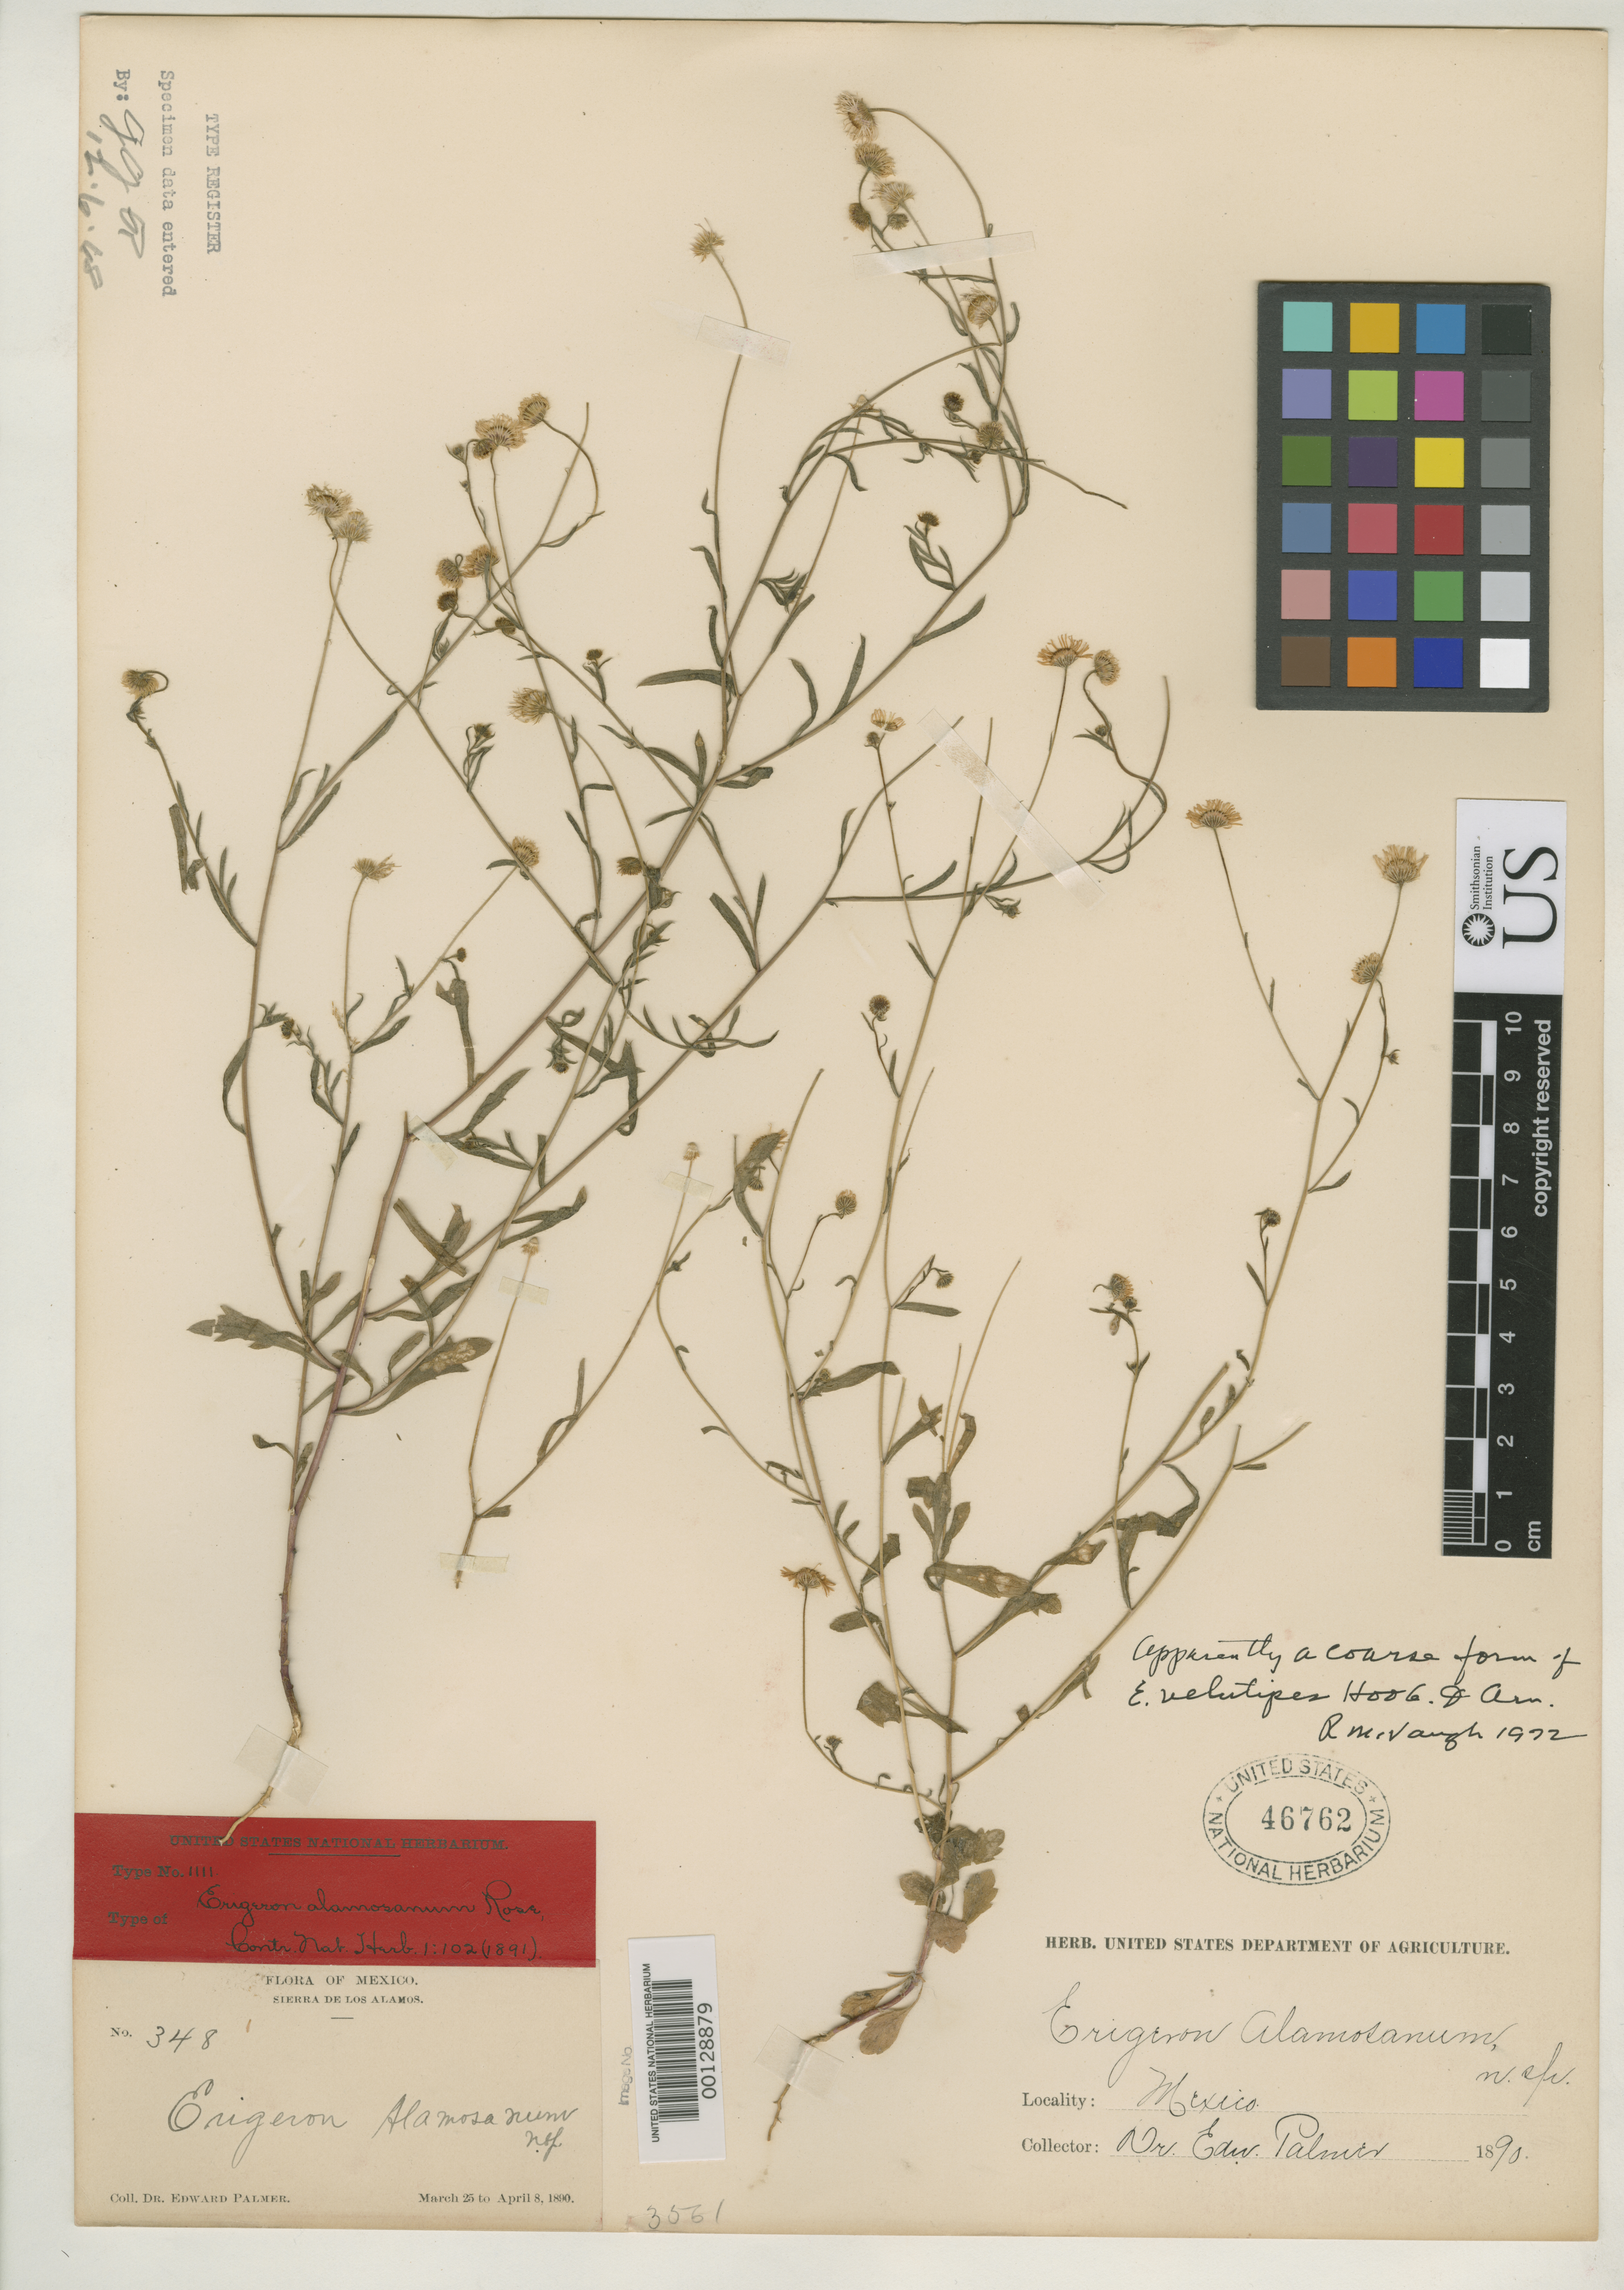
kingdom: Plantae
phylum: Tracheophyta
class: Magnoliopsida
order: Asterales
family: Asteraceae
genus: Erigeron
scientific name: Erigeron alamosanum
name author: Rose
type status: Holotype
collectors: E. Palmer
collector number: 348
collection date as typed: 26 Mar 1890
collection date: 1890-03-26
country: Mexico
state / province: Sonora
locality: Alamos.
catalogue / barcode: US 46762